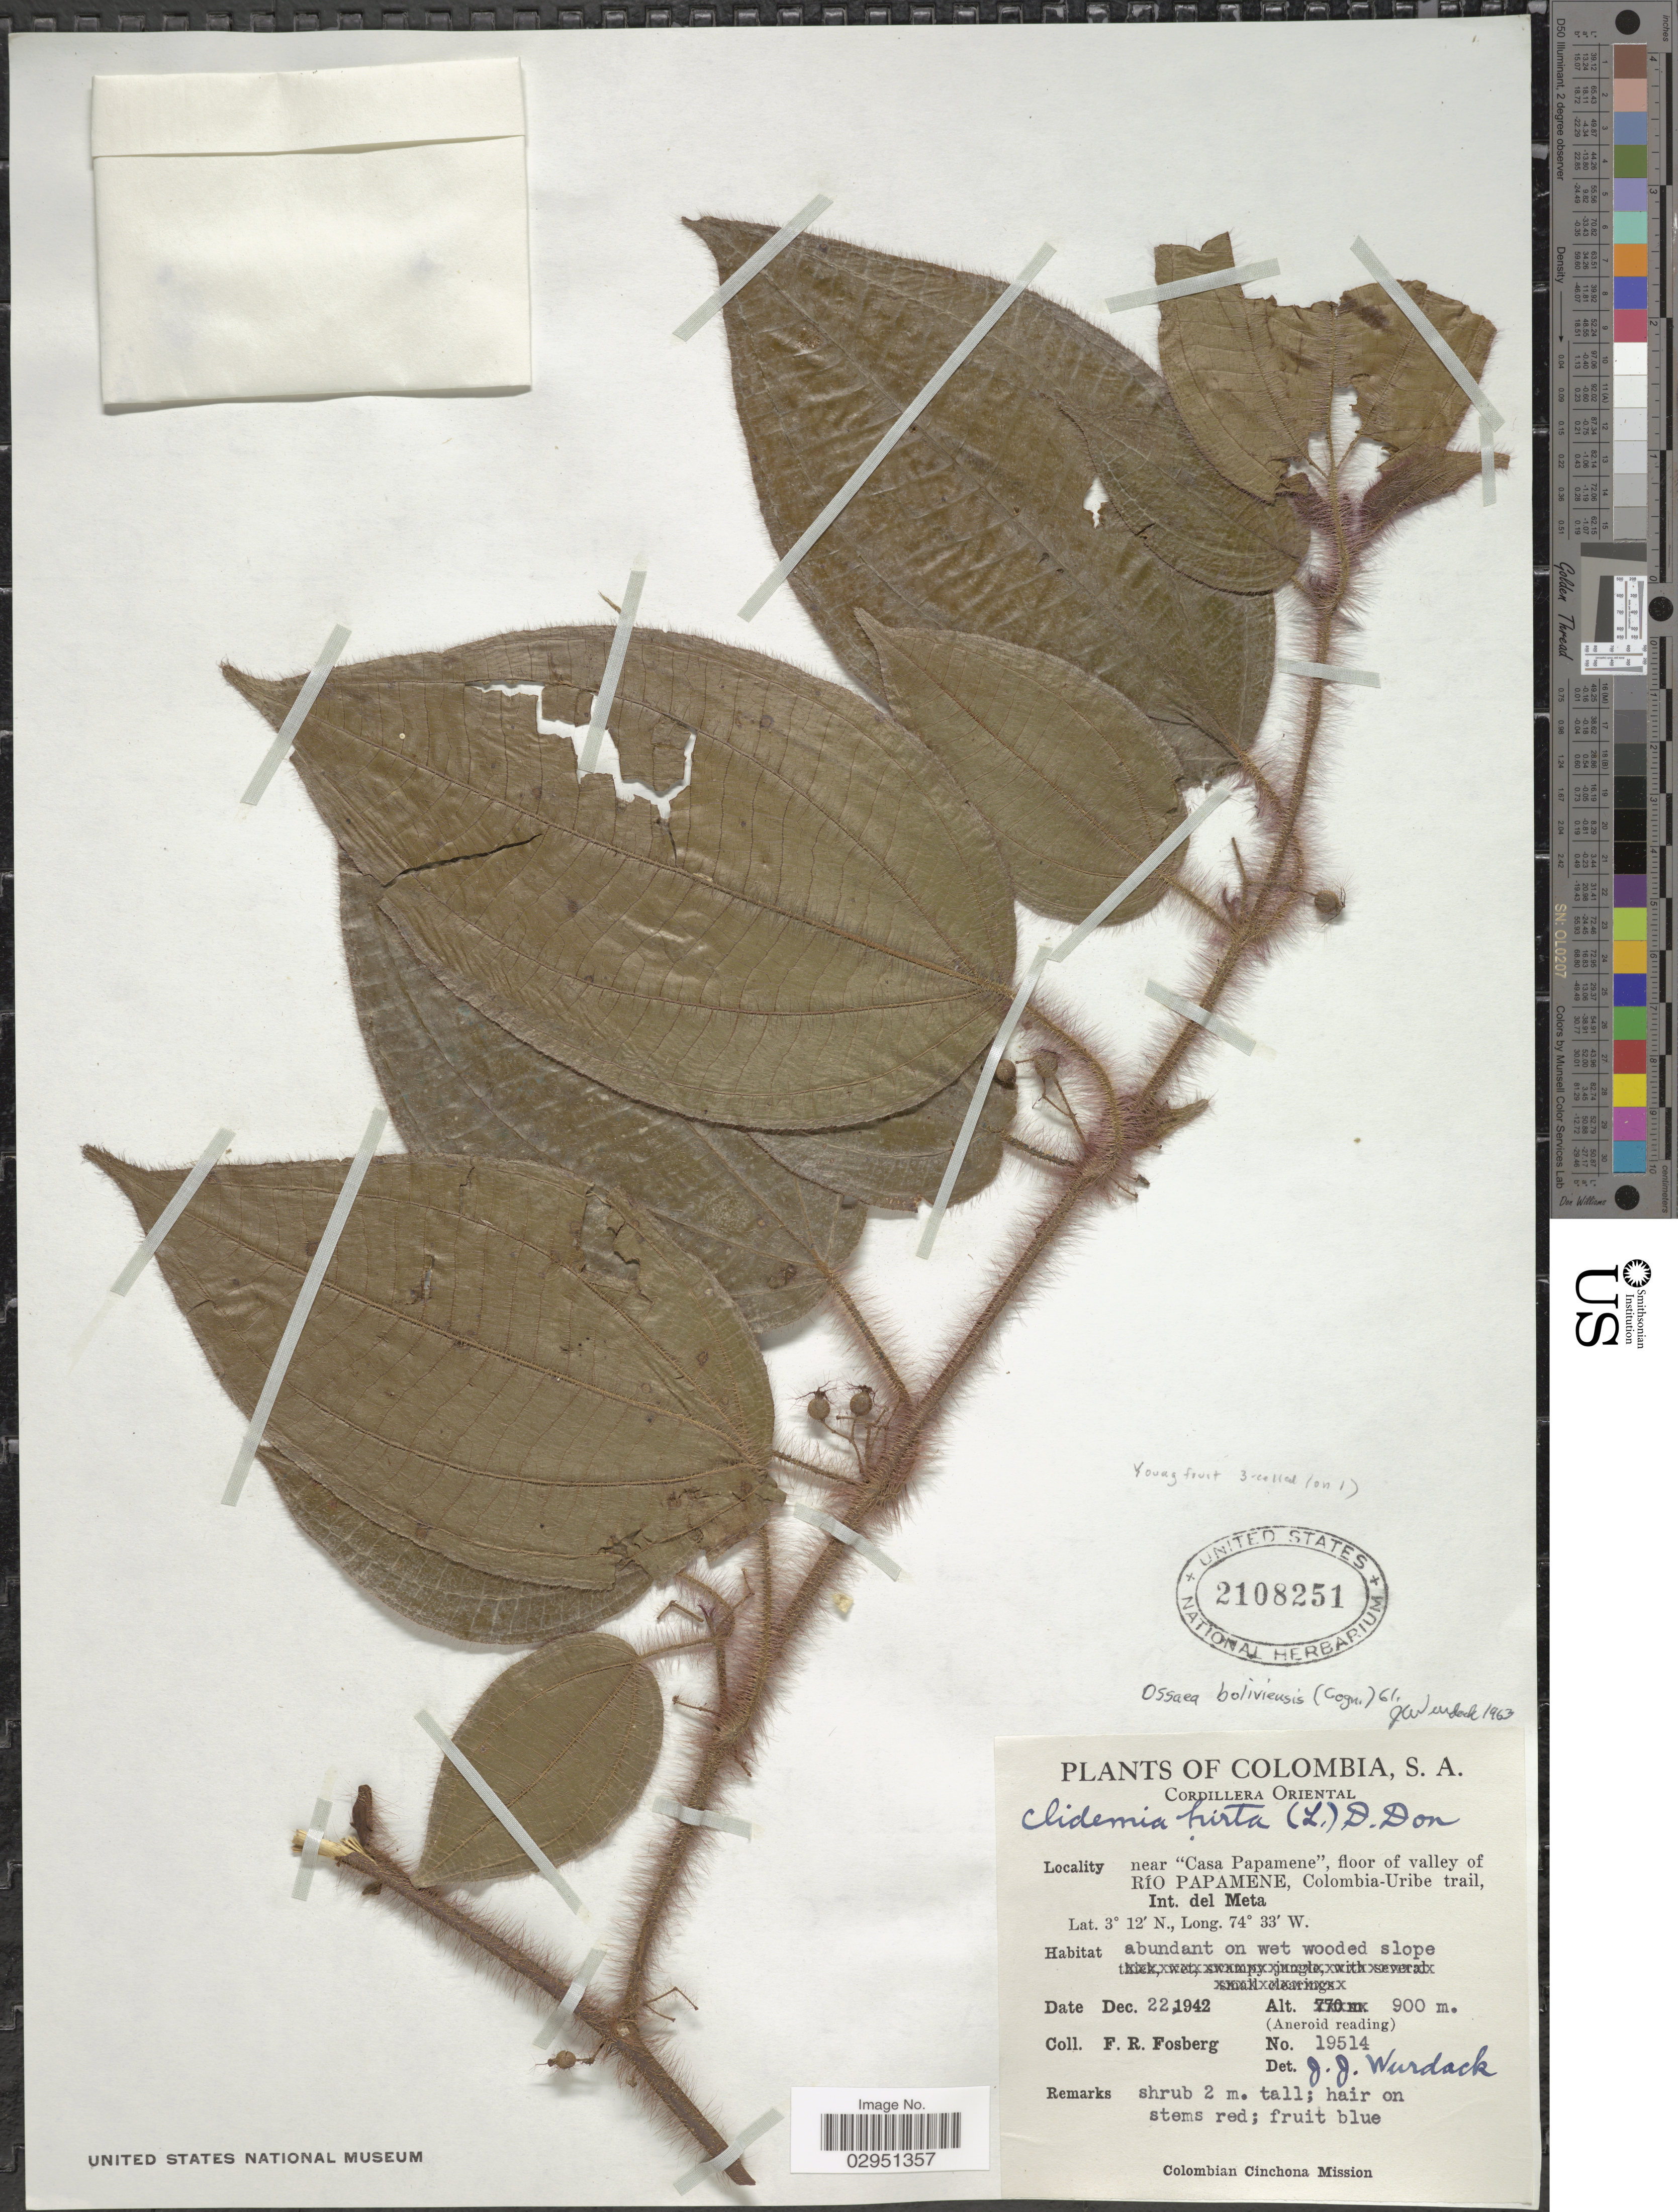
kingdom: Plantae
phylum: Tracheophyta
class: Magnoliopsida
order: Myrtales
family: Melastomataceae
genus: Ossaea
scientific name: Ossaea boliviensis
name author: (Cogn.) Gleason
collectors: F. R. Fosberg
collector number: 19514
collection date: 1942-12-22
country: Colombia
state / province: Meta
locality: Cordillera Oriental, near "Casa Papamene", floor of valley of Río Papamene, Colombia-Uribe trail, Int. del Meta.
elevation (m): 900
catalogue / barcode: US 2108251